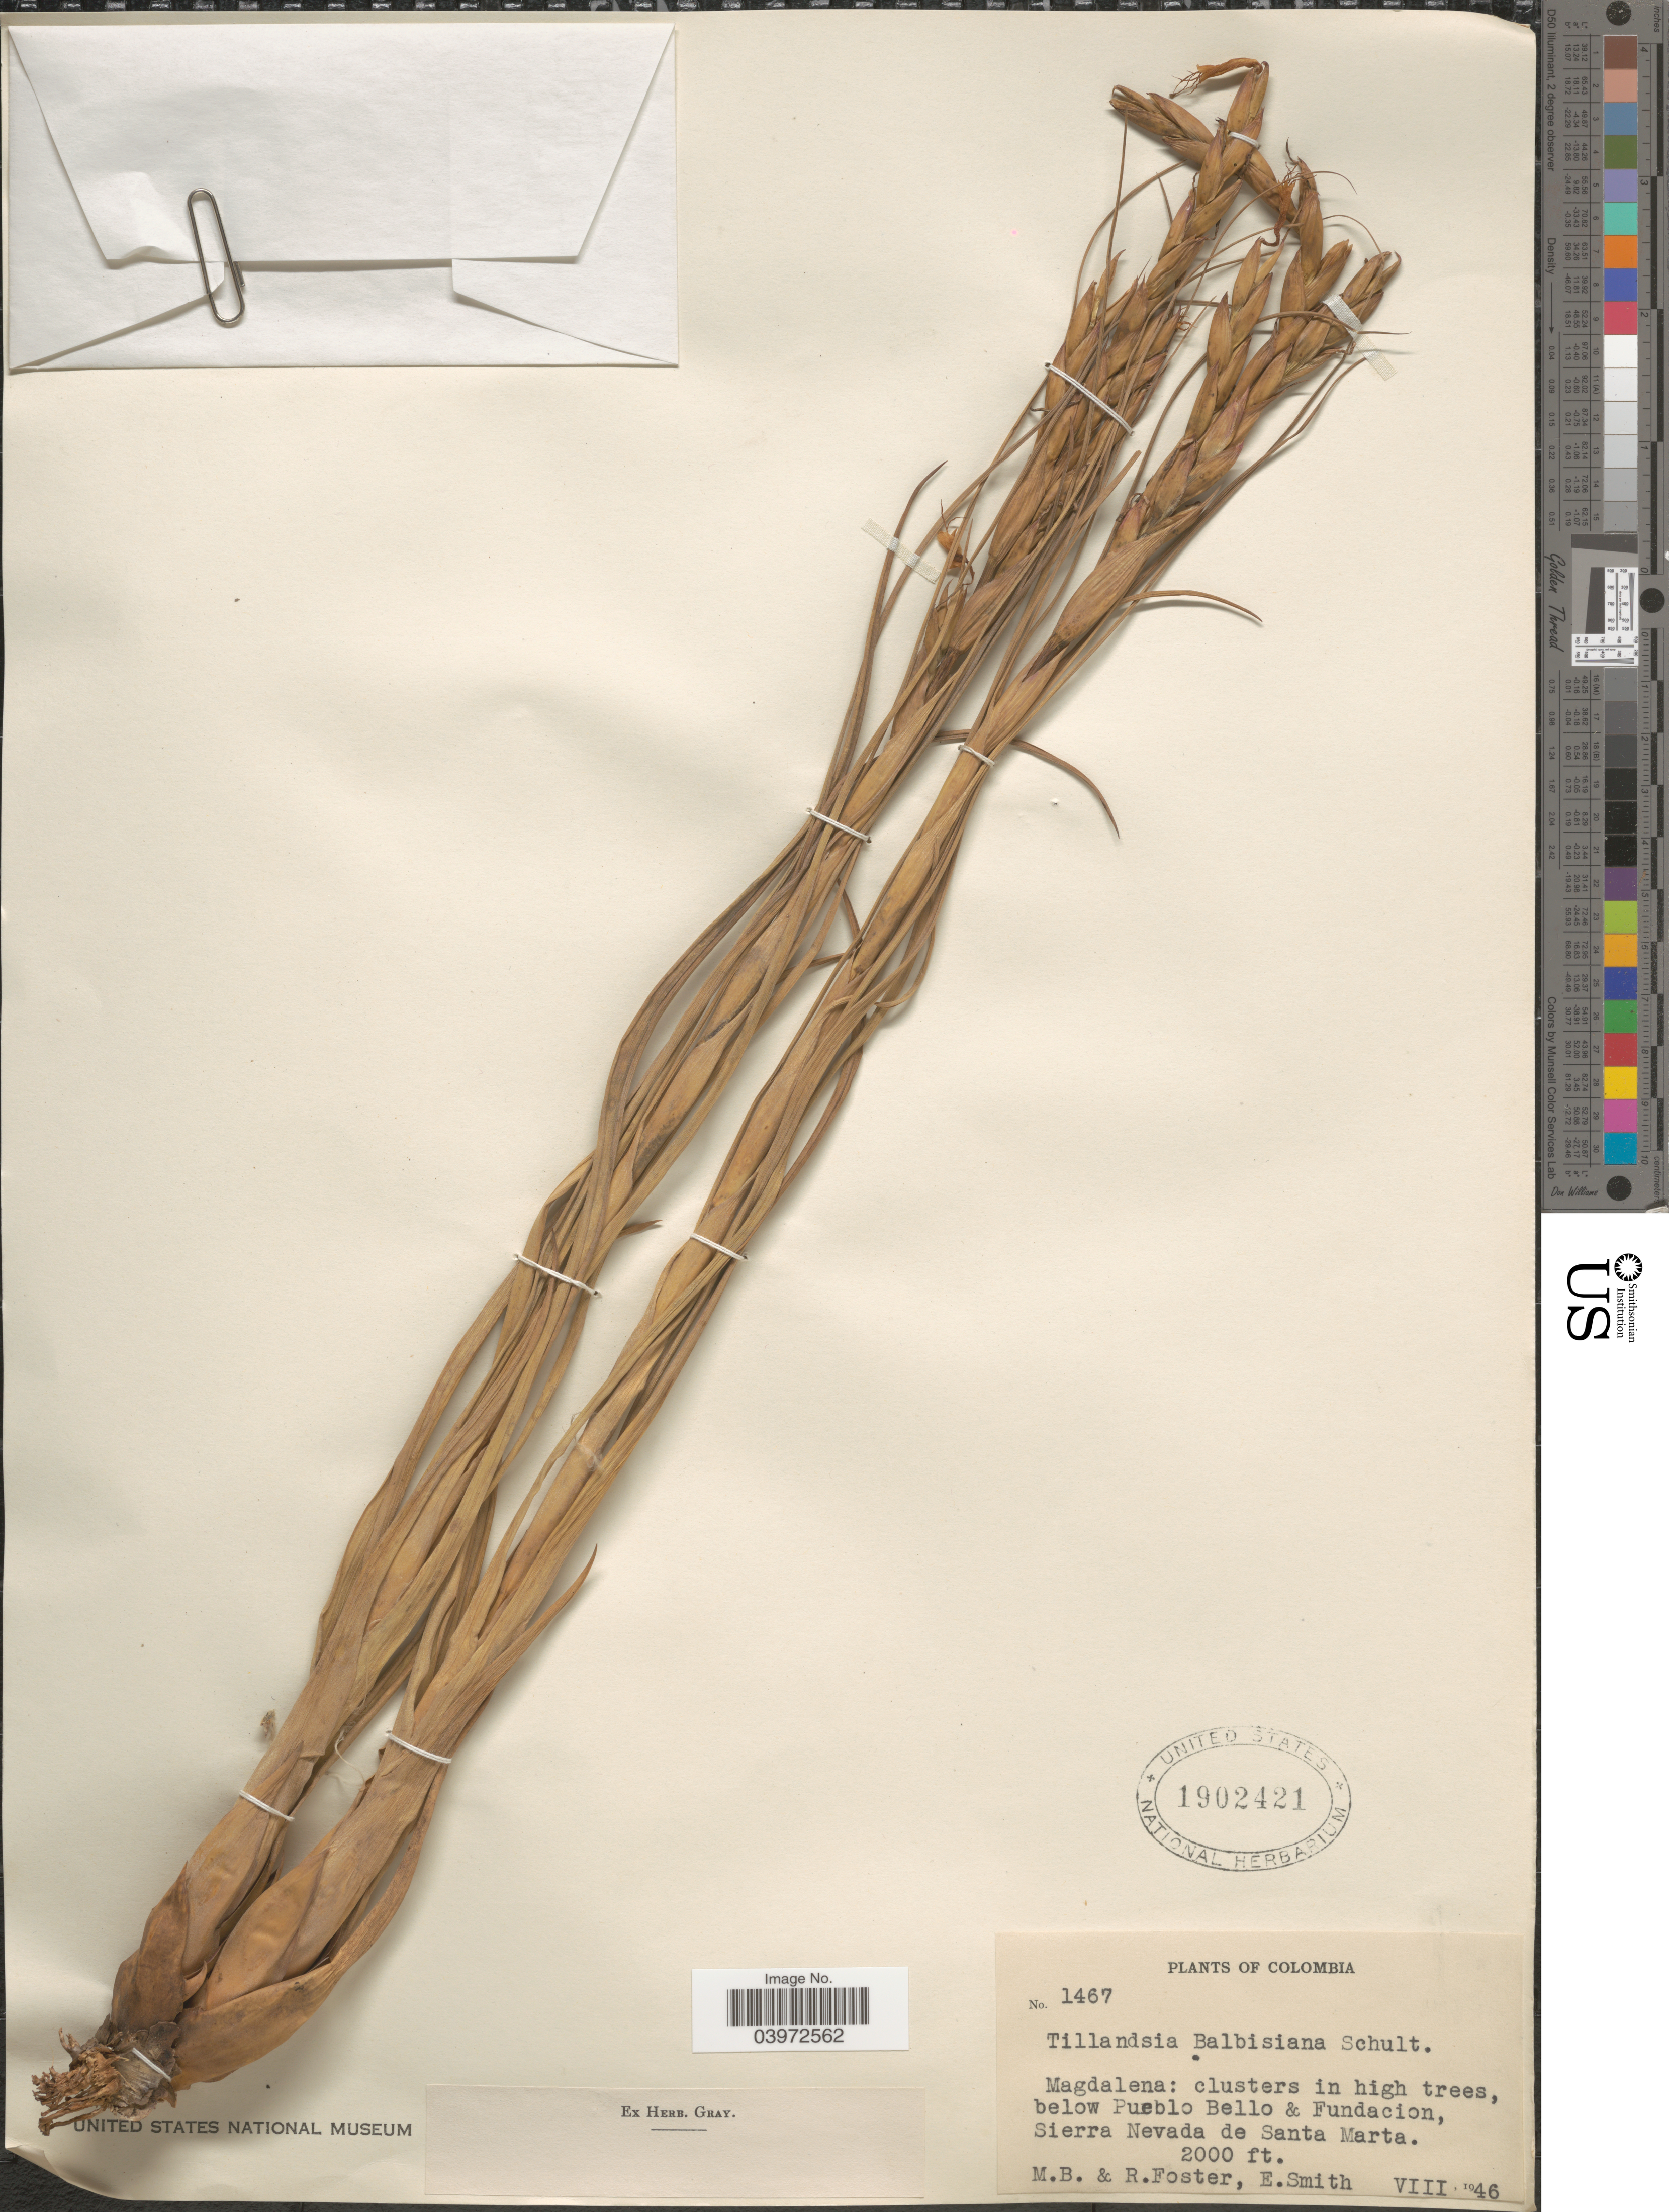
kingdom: Plantae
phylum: Tracheophyta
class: Liliopsida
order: Poales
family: Bromeliaceae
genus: Tillandsia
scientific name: Tillandsia balbisiana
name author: Schult. f.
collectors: M. B. Foster, R. Foster & E. Smith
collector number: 1467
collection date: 1946-08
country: Colombia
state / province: Magdalena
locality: Below Pueblo Bello & Fundacion, Sierra Nevada de Santa Marta.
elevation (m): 610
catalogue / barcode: US 1902421